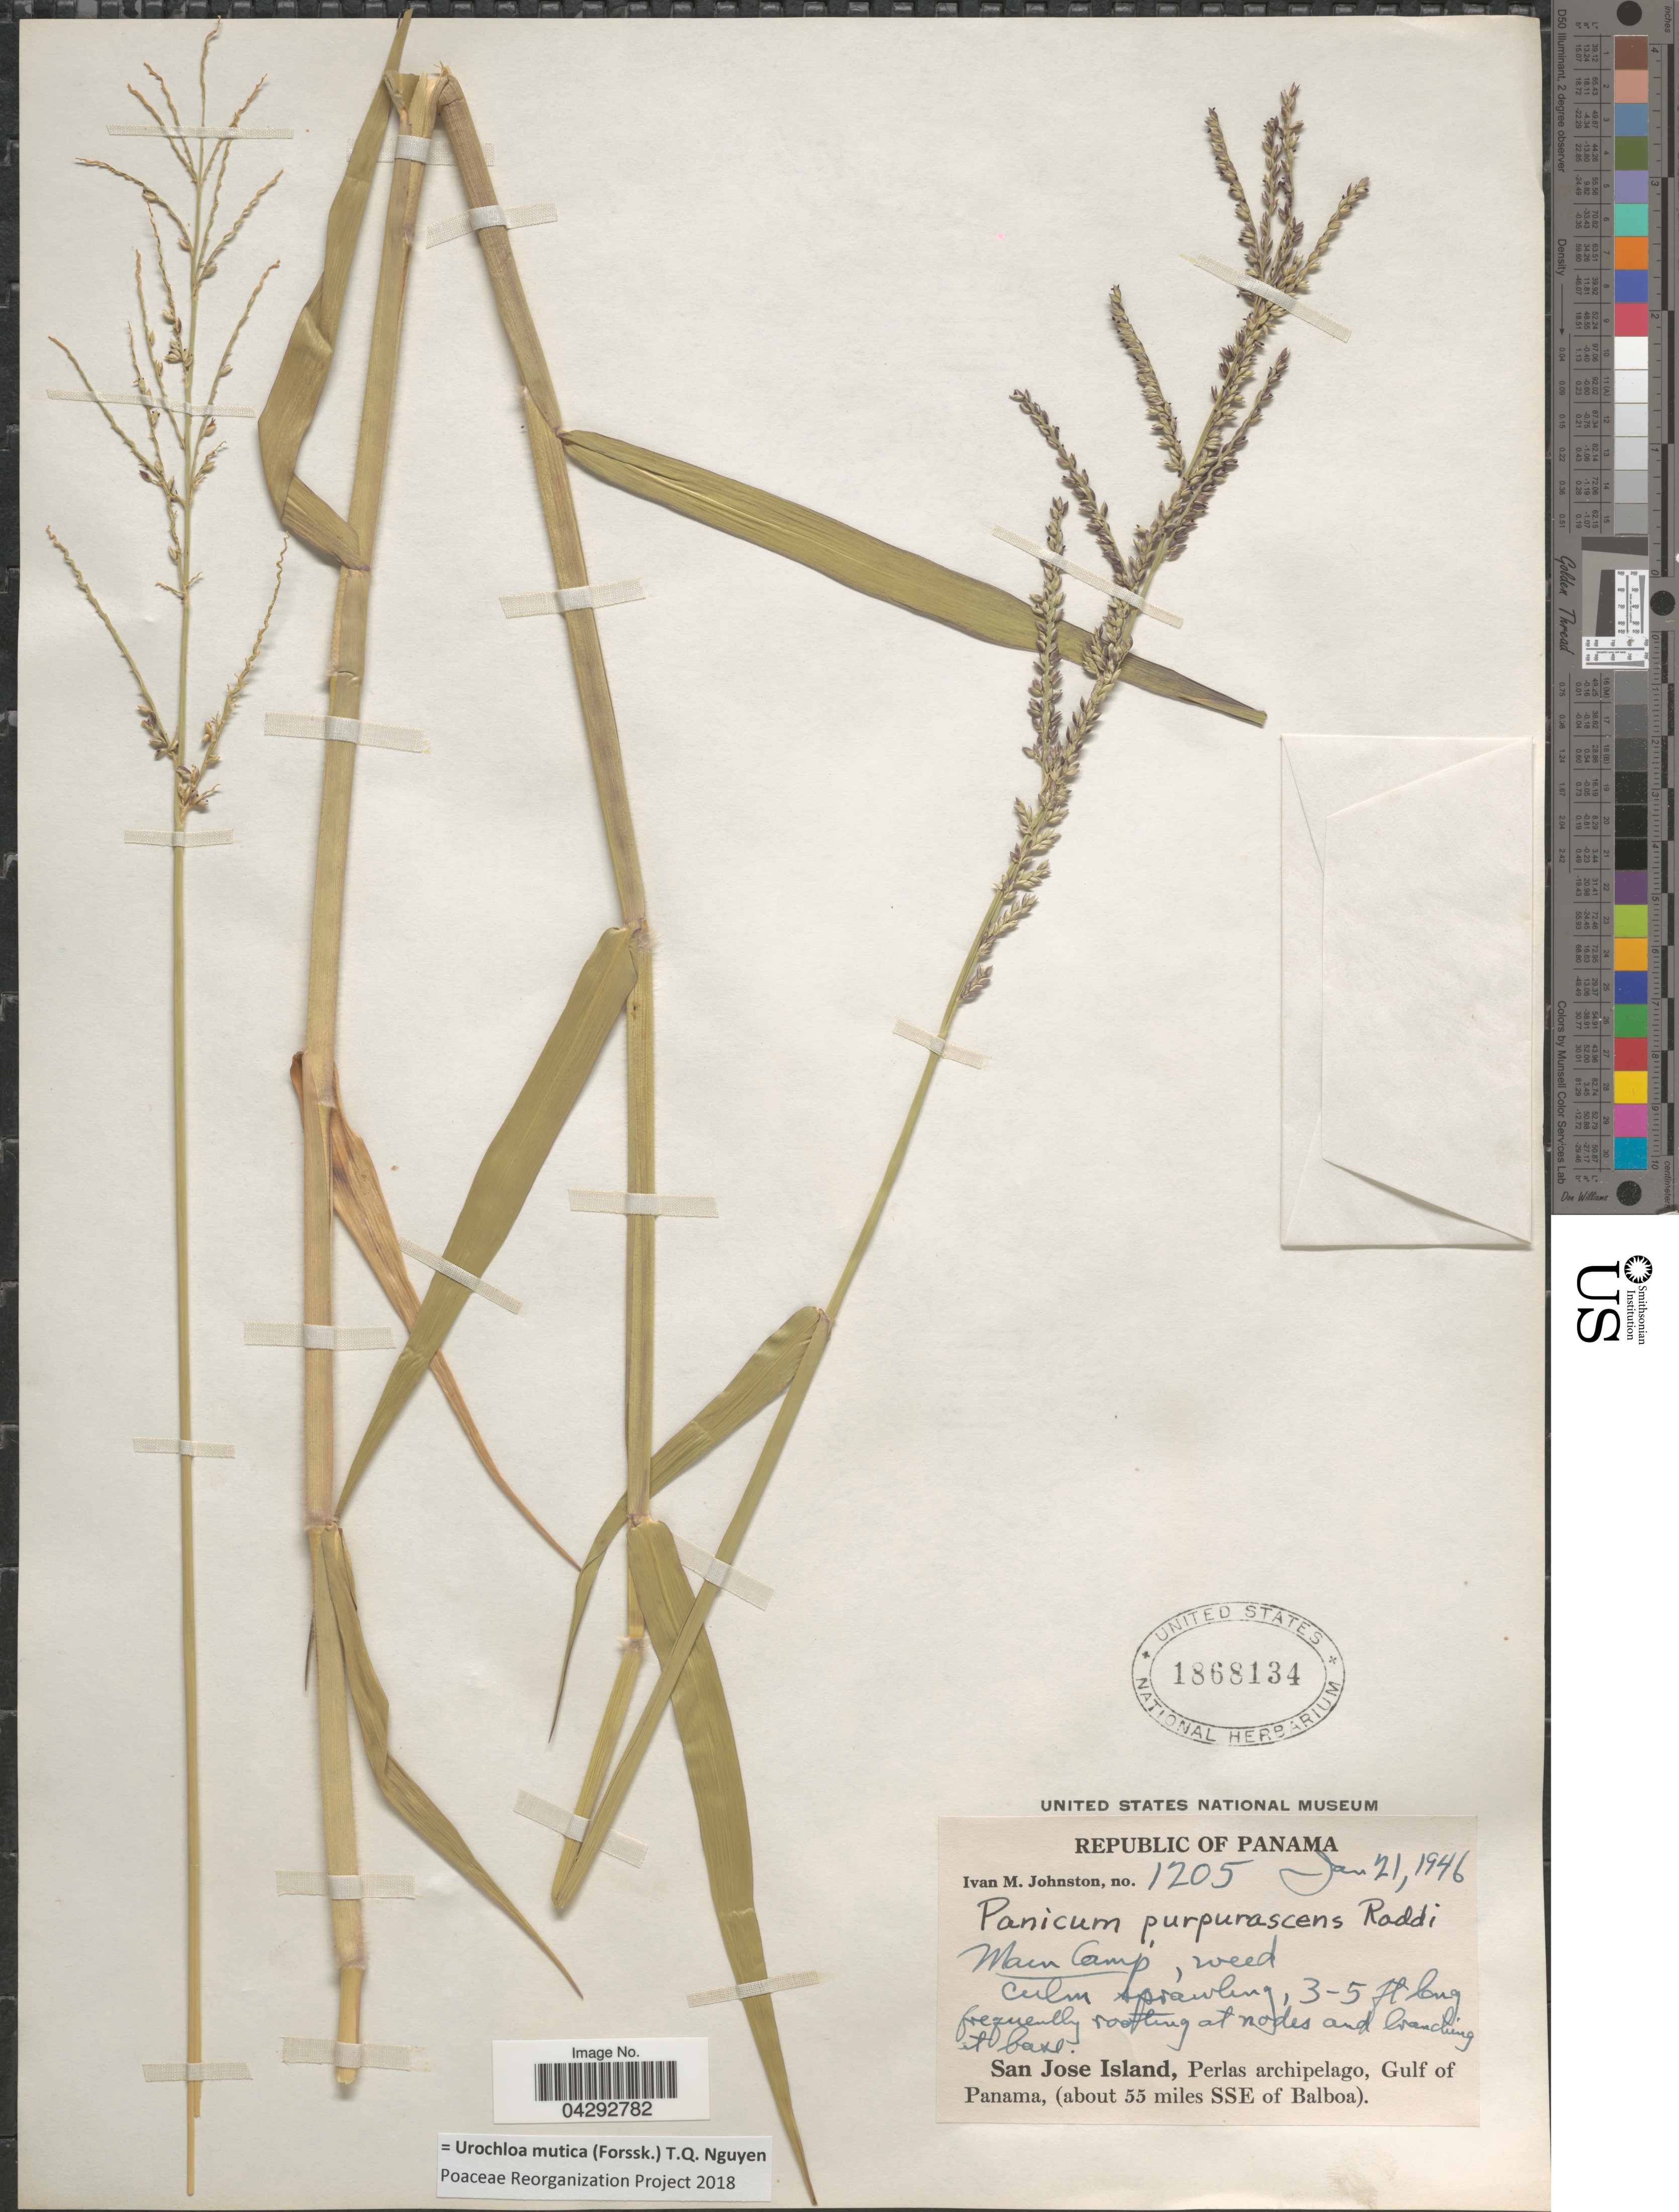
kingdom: Plantae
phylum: Tracheophyta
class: Liliopsida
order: Poales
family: Poaceae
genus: Urochloa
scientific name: Urochloa mutica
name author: (Forssk.) T.Q. Nguyen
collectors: I.M. Johnston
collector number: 1205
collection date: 1946-01-21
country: Panama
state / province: Panamá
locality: Republic of Panama. San Jose Island, Perlas archipelago, Gulf of Panama, (about 55 miles SSE of Balboa).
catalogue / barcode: US 1868134